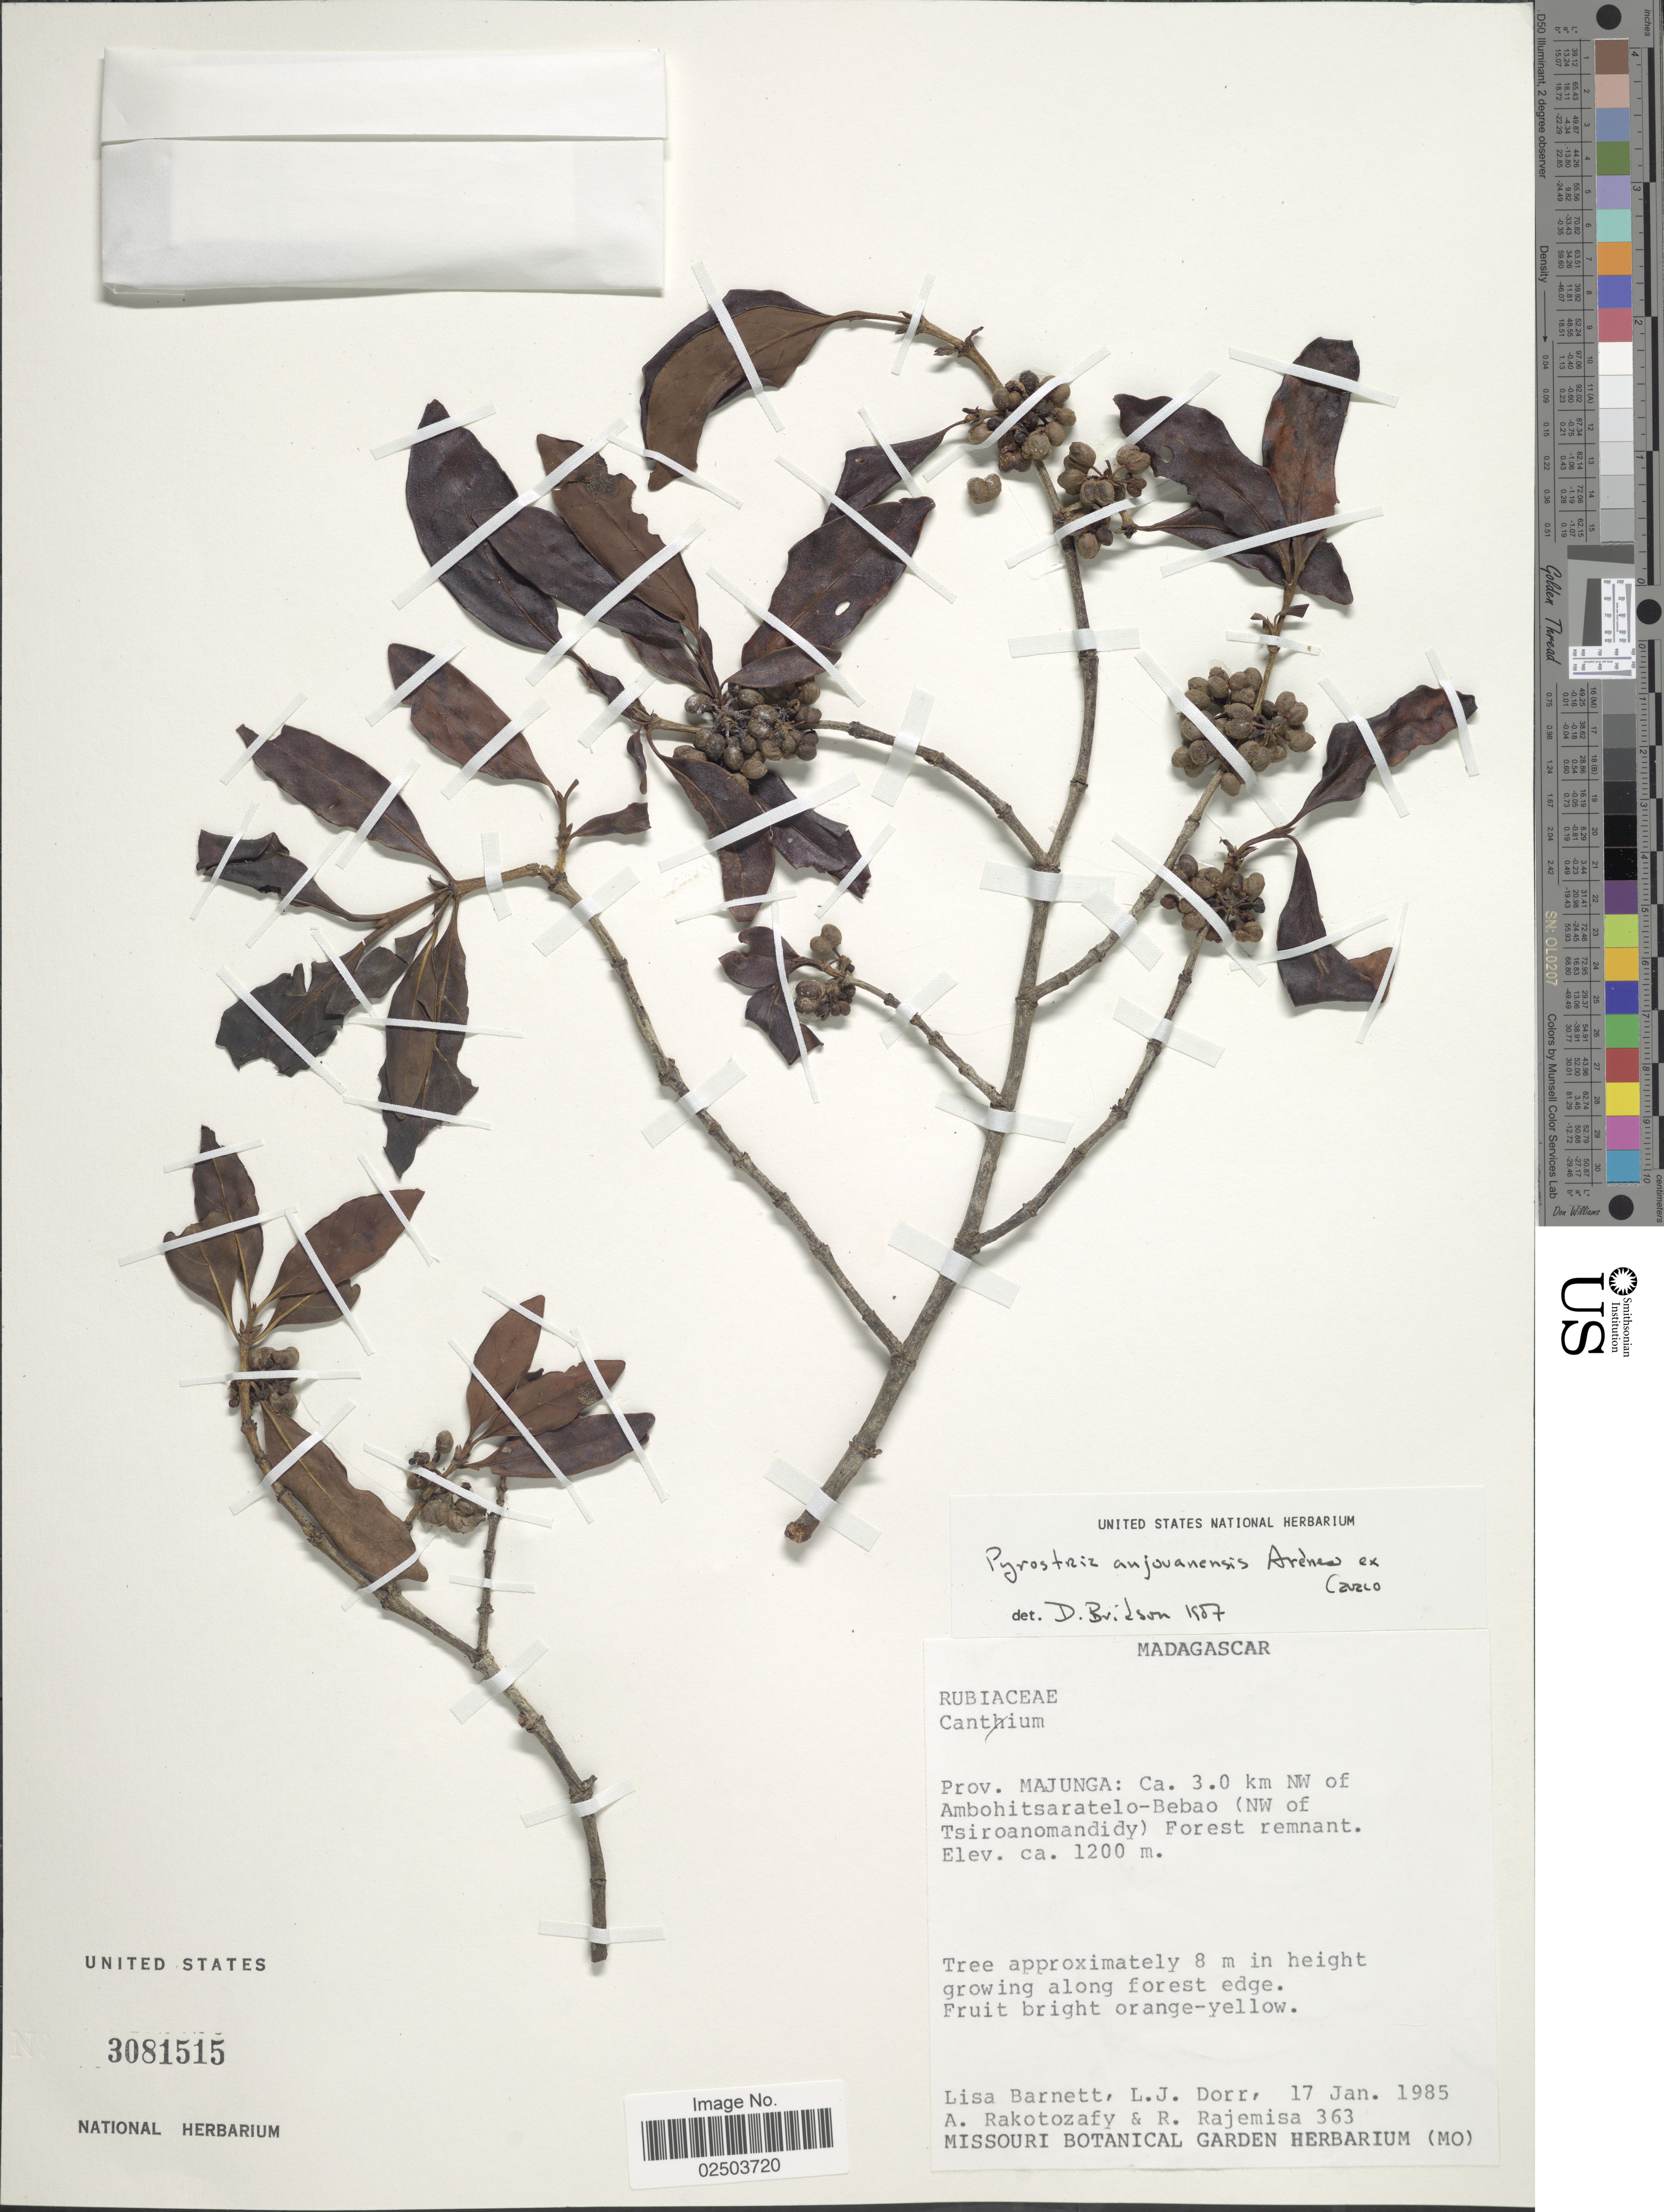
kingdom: Plantae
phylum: Tracheophyta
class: Magnoliopsida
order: Gentianales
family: Rubiaceae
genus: Pyrostria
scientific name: Pyrostria anjouanensis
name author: Arènes ex Cavaco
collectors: L. C. Barnett, L. J. Dorr, A. Rakotozafy & R. Rajemisa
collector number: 363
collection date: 1985-01-17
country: Madagascar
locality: Prov. Majunga: Ca. 3.0 km NW of Ambohitsaratelo-Bebao (NW of Tsiroanomandidy) Forest remnant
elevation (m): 1200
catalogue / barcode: US 3081515